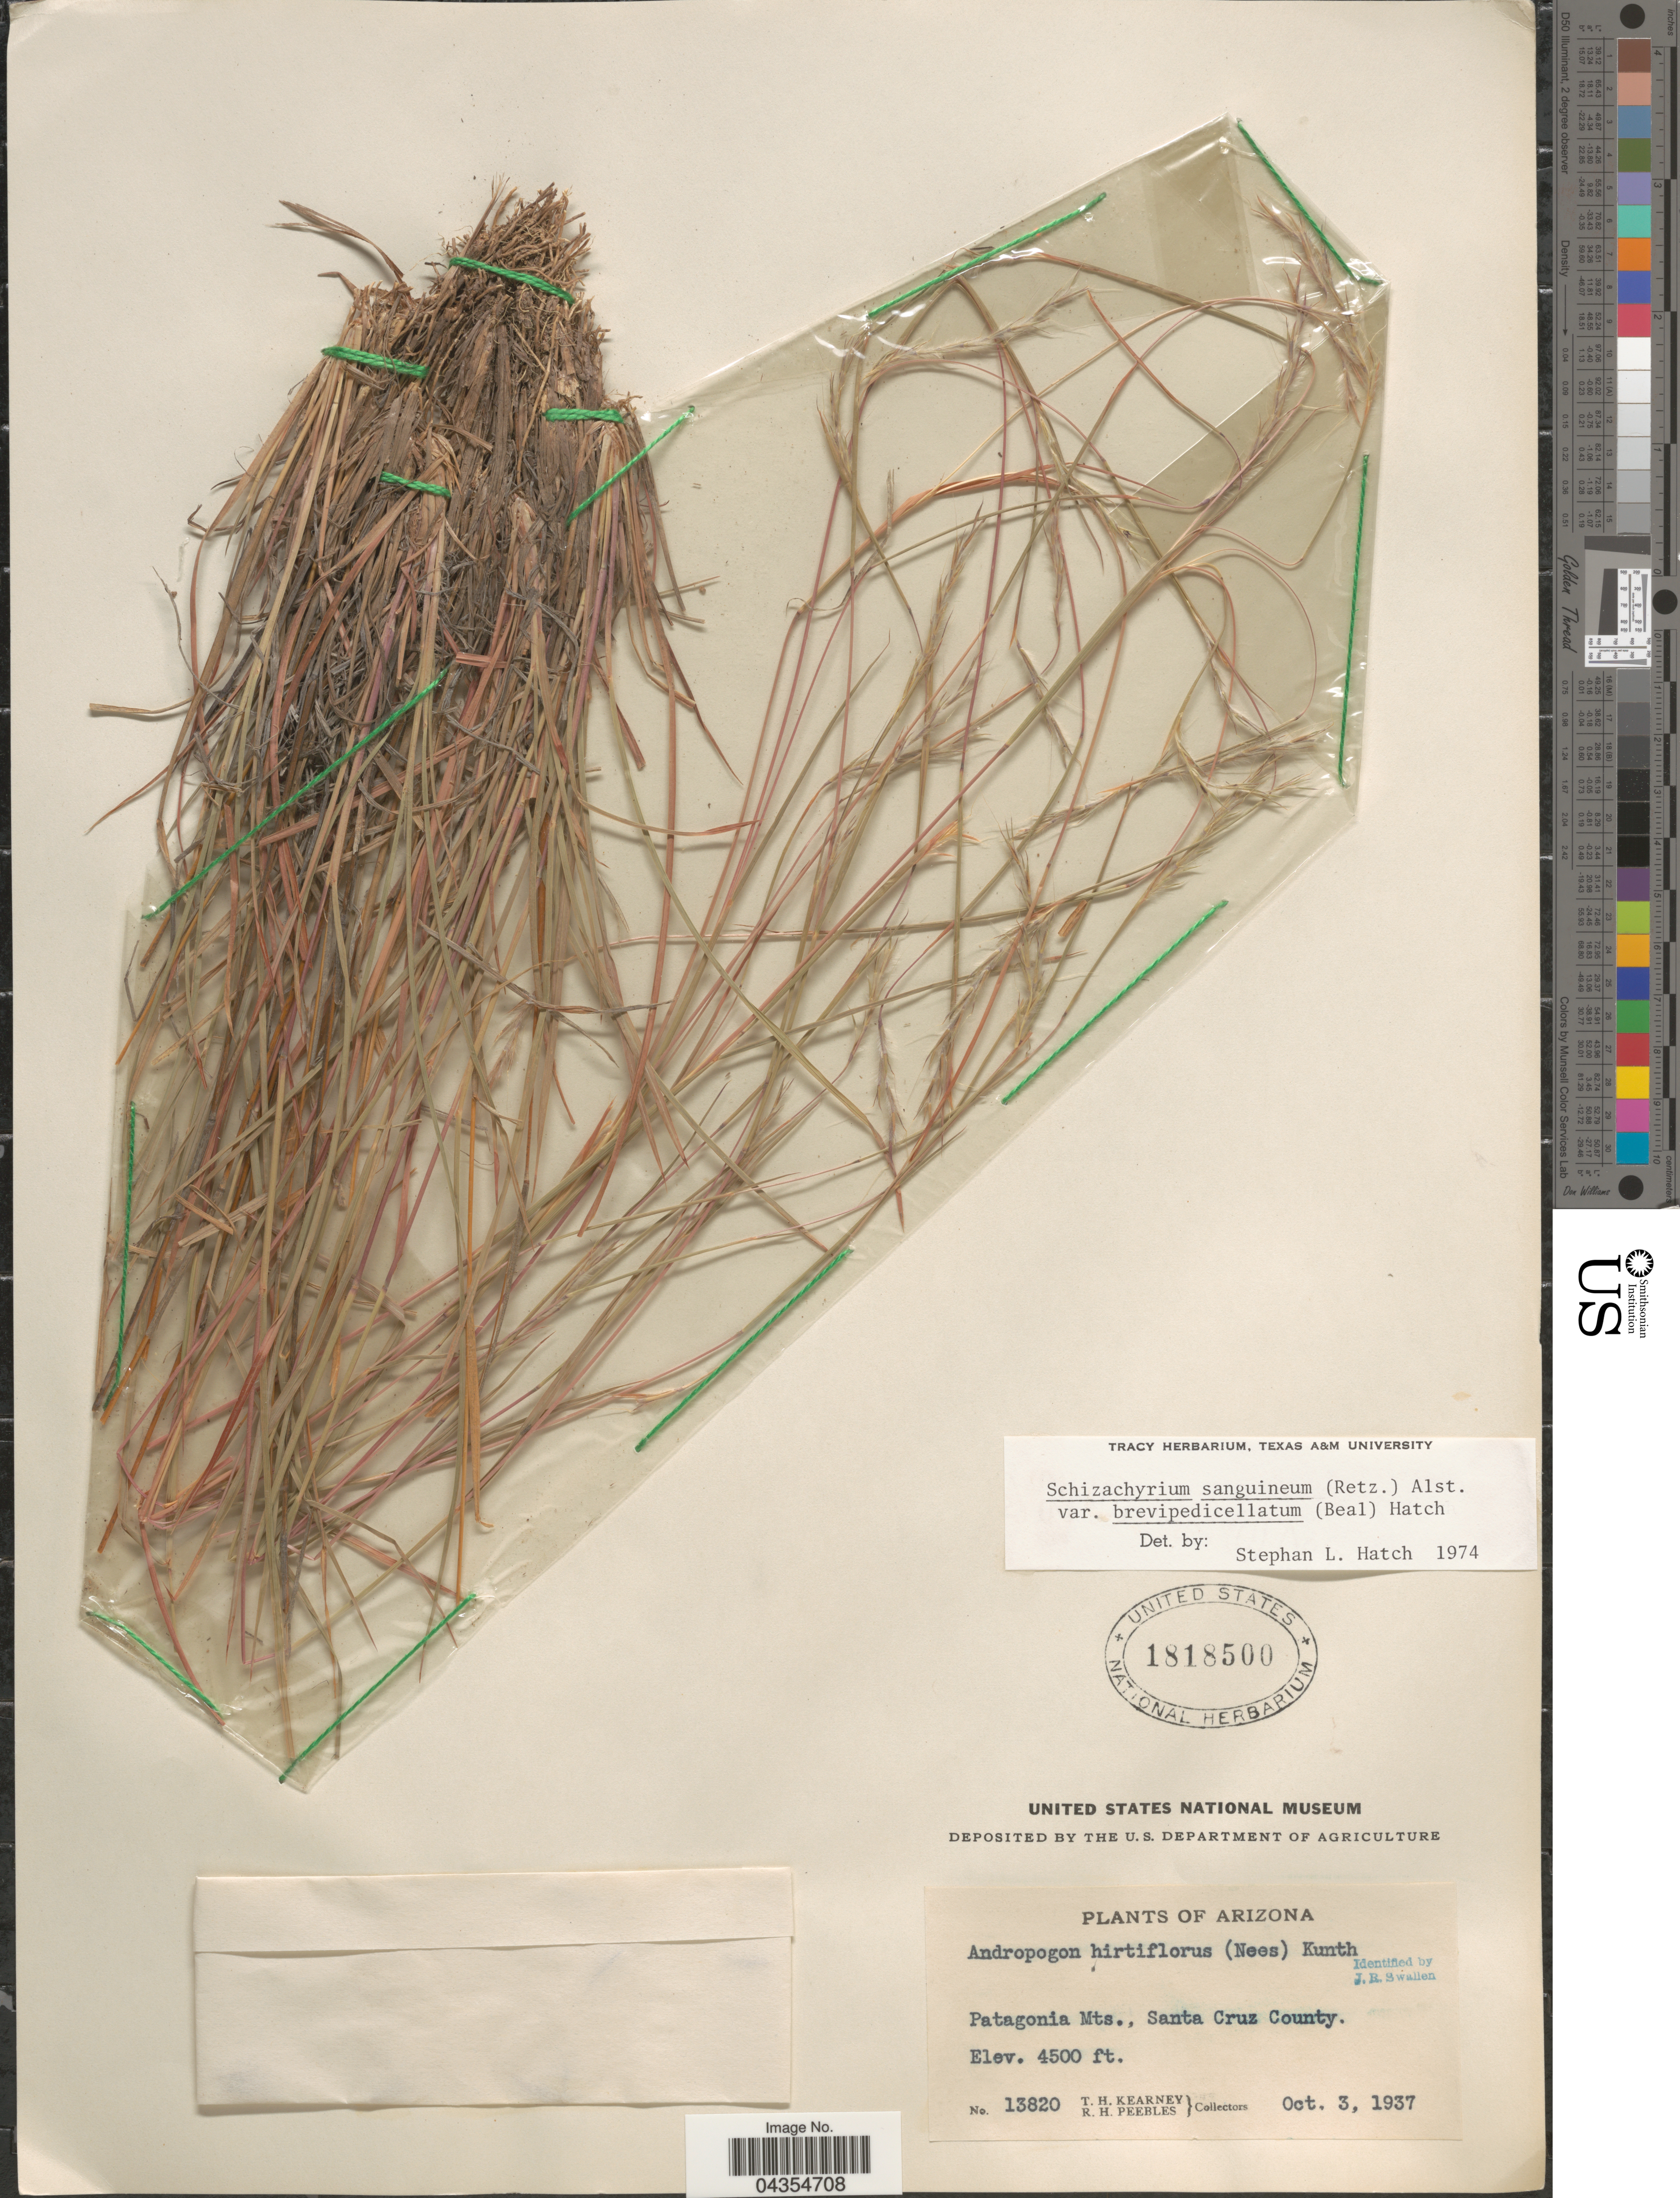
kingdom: Plantae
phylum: Tracheophyta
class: Liliopsida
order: Poales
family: Poaceae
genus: Schizachyrium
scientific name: Schizachyrium sanguineum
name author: (Retz.) Alston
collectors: T. H. Kearney & R. H. Peebles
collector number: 13820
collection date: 1937-10-03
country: United States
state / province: Arizona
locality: Patagonia Mts., Santa Cruz County.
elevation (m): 1372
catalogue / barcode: US 1818500